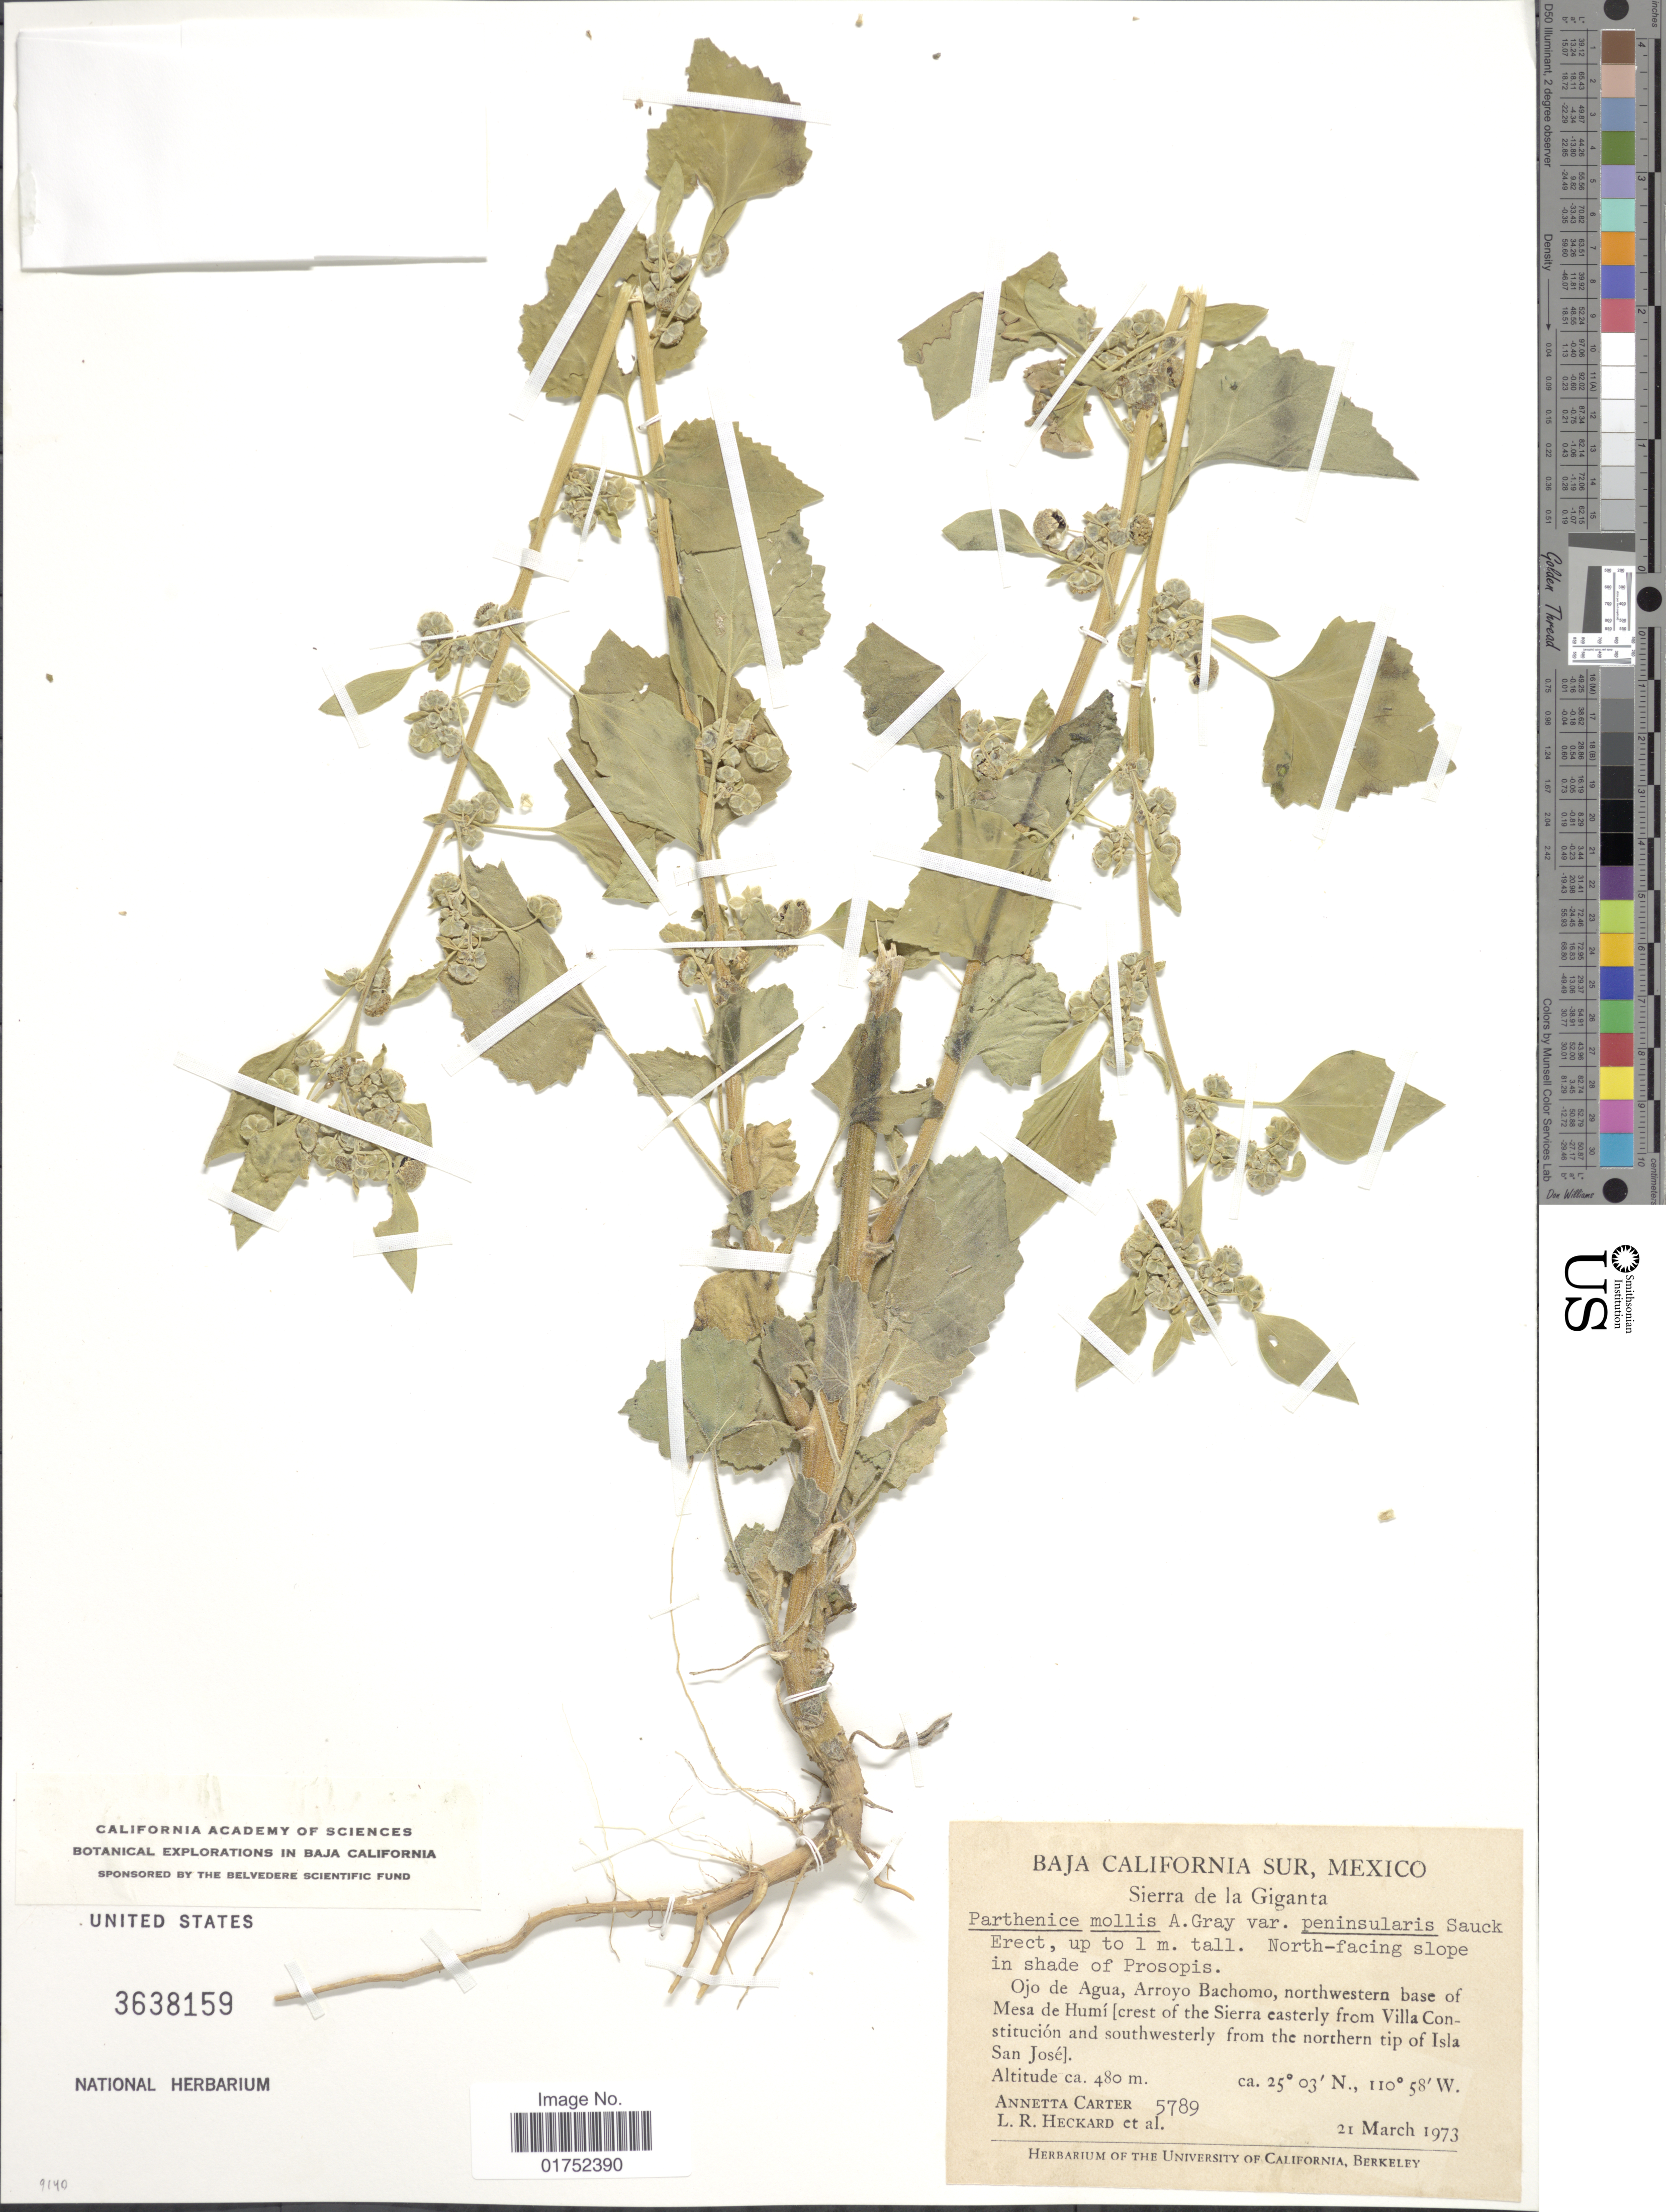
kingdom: Plantae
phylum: Tracheophyta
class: Magnoliopsida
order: Asterales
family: Asteraceae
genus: Parthenice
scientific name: Parthenice mollis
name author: A. Gray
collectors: A. M. Carter, L. R. Heckard & et al.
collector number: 5789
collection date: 1973-03-21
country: Mexico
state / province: Baja California Sur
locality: Sierra de la Giganta, north-facing slope in shade of Prosopis, Ojo de Agua, Arroyo Bachomo, northwestern base of Mesa de Humi (crest of the Sierra easterly from Villa Constitucion and southwesterly from the northern tip of Isla San Jose)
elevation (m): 480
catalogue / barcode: US 3638159